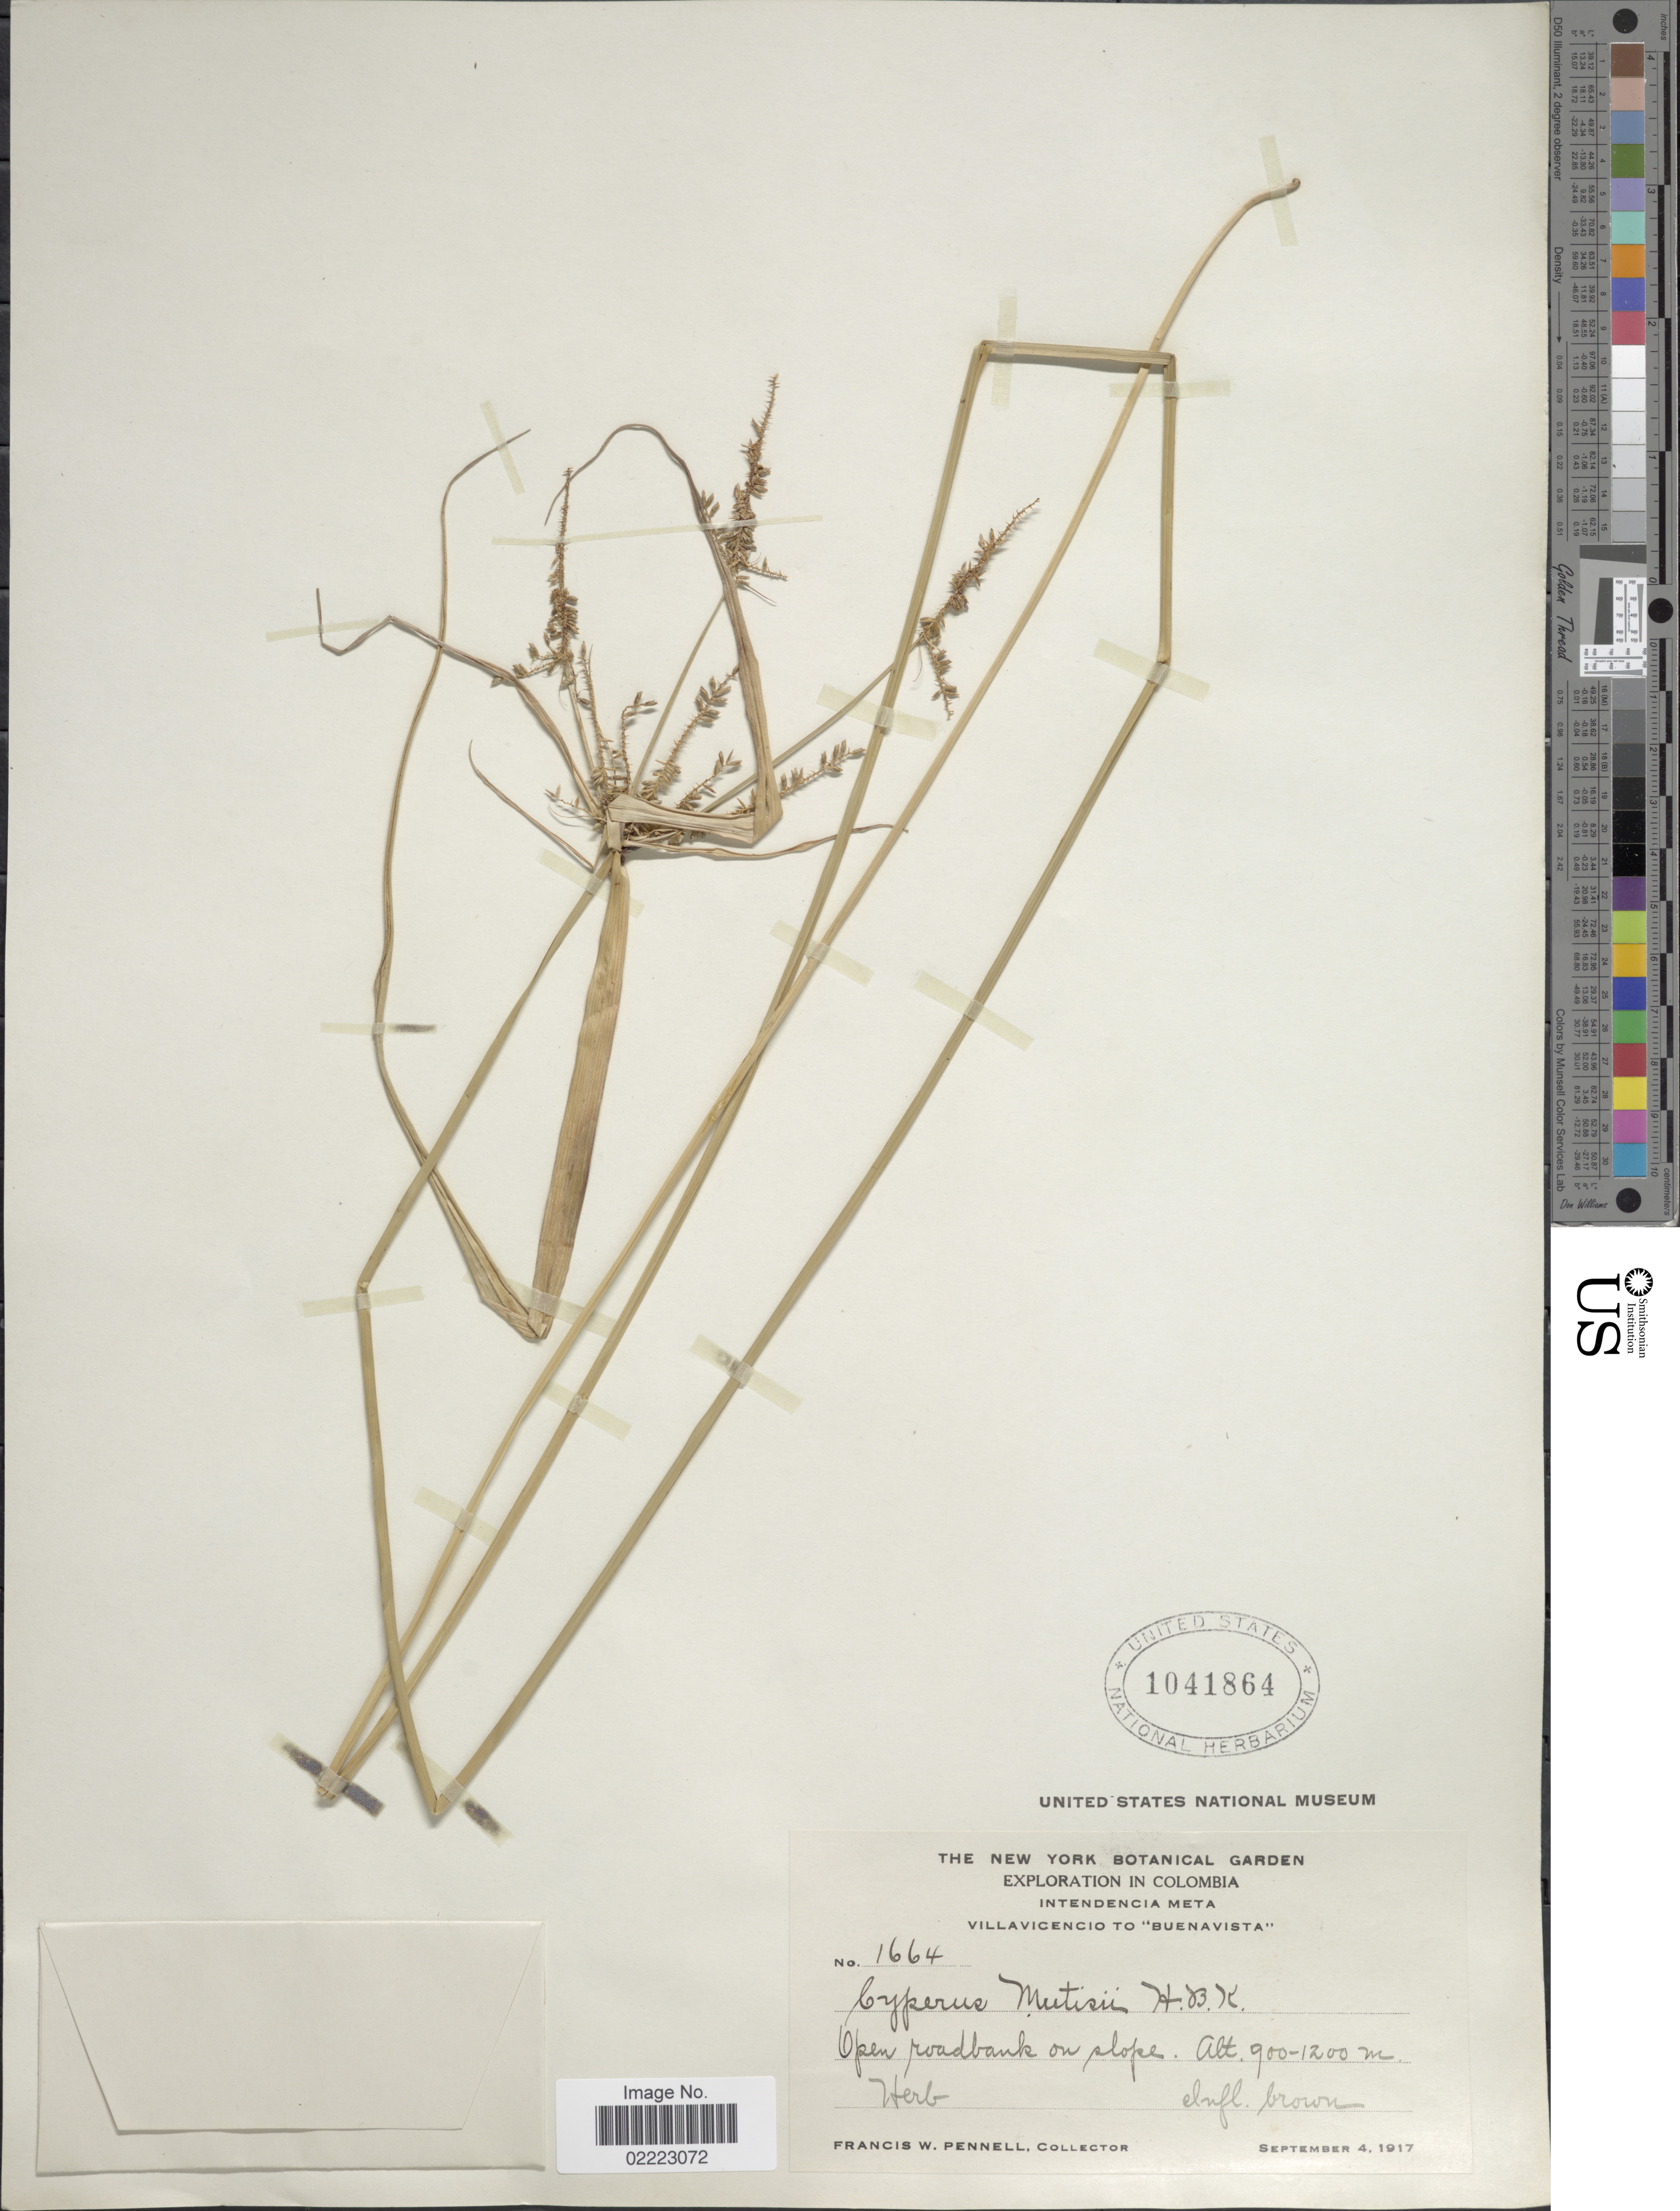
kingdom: Plantae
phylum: Tracheophyta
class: Liliopsida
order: Poales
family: Cyperaceae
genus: Cyperus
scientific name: Cyperus mutisii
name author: (Kunth) Andersson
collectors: F. W. Pennell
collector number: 1664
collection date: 1917-09-04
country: Colombia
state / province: Meta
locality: Intendencia Meta, Villavicencio to "Buenavista"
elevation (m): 900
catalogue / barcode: US 1041864